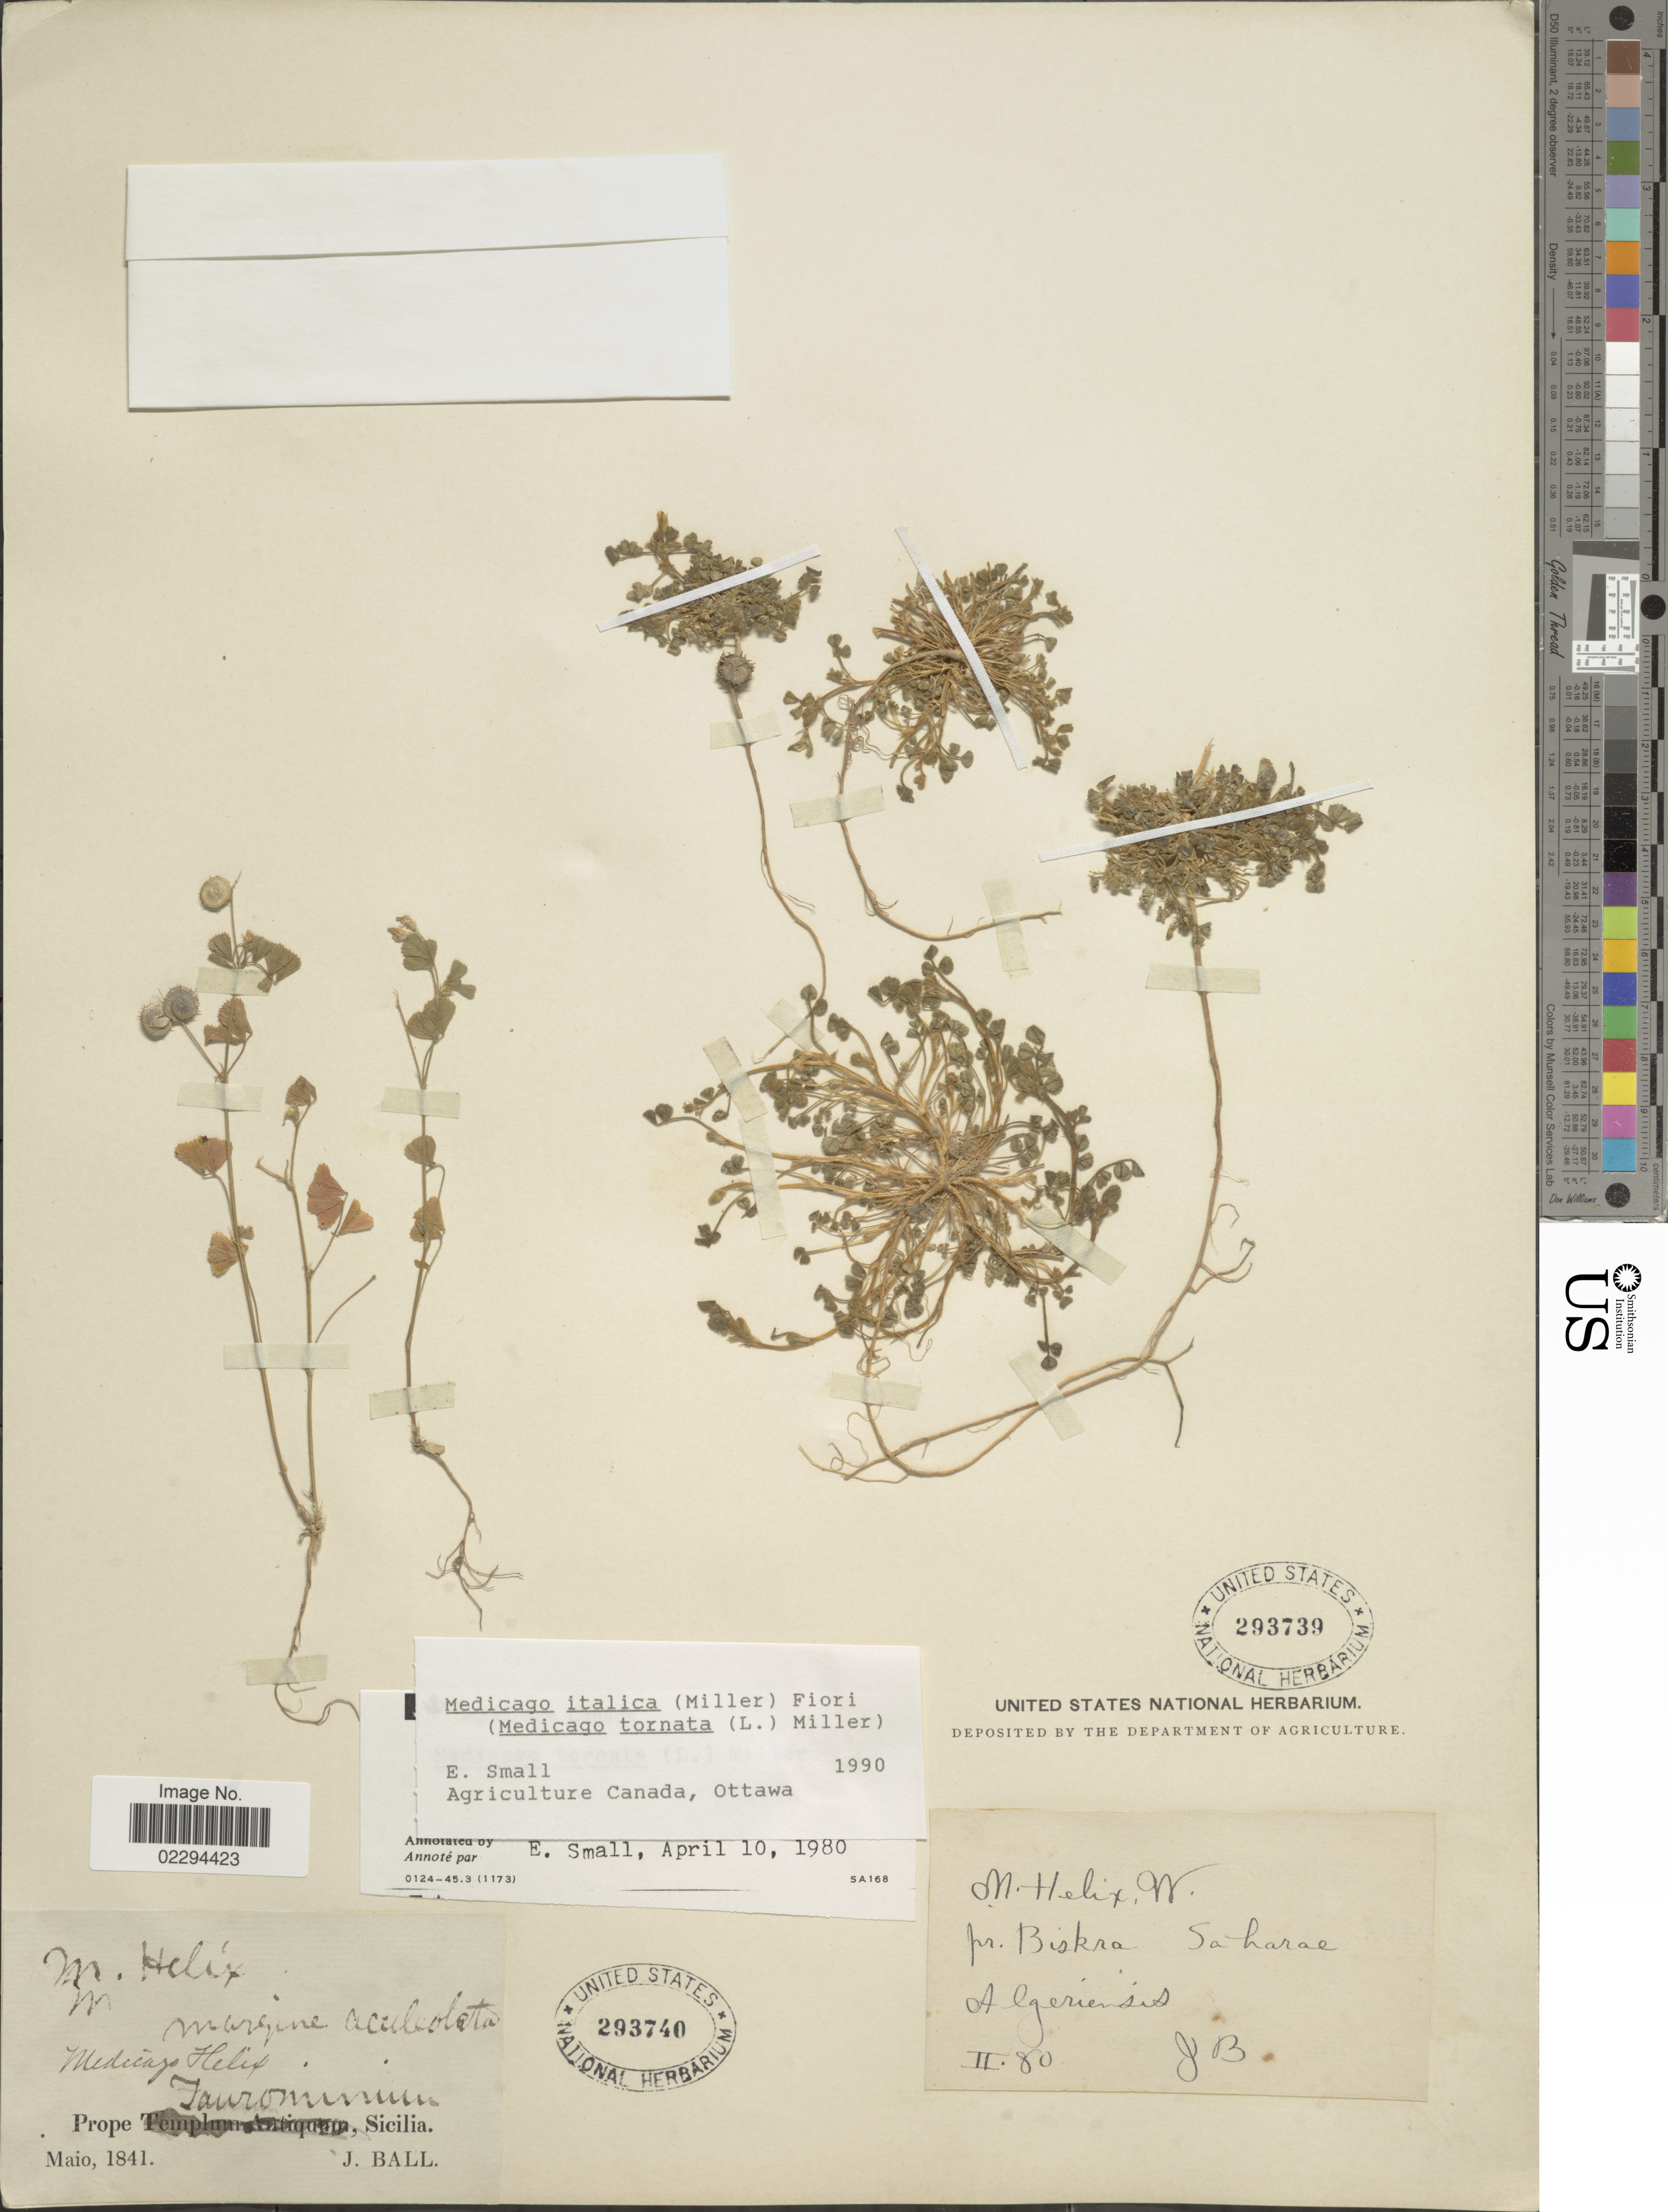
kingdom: Plantae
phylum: Tracheophyta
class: Magnoliopsida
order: Fabales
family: Fabaceae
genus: Medicago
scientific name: Medicago italica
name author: (Mill.) Fiori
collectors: J. B.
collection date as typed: Transcribed d/m/y: /2/80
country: Algeria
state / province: Biskra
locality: Saharae Algerienses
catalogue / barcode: US 293739